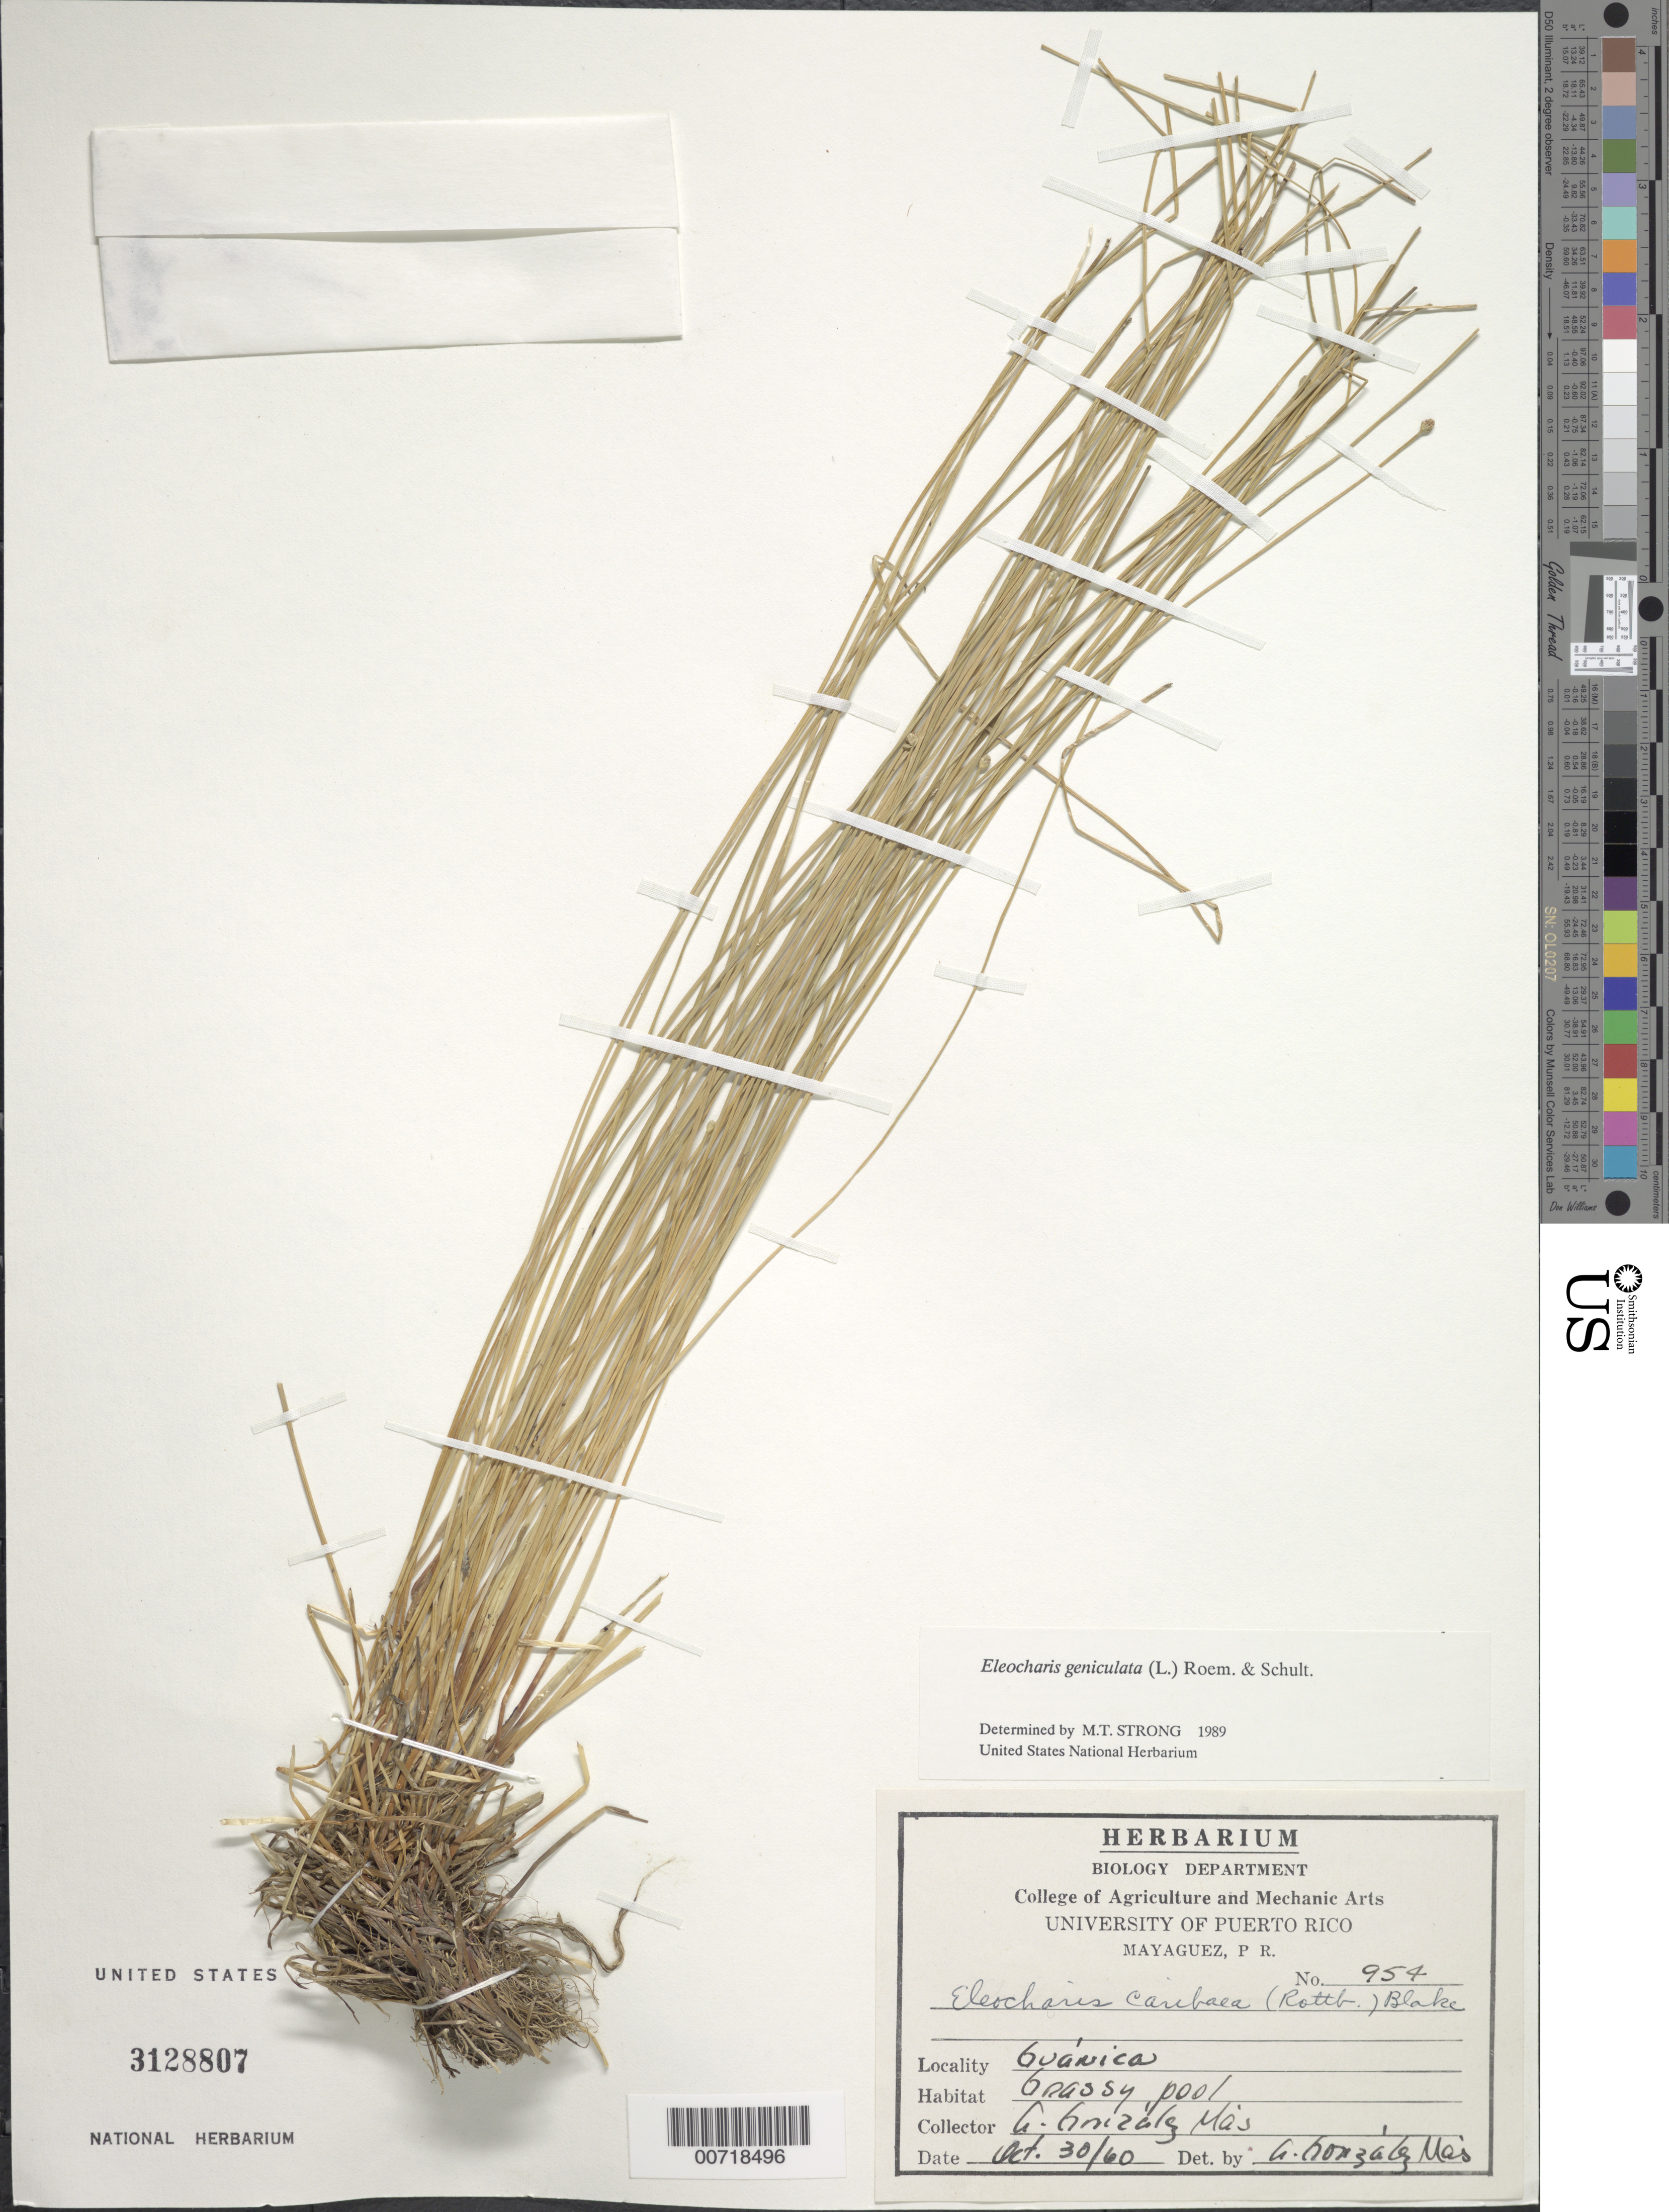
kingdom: Plantae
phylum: Tracheophyta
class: Liliopsida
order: Poales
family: Cyperaceae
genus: Eleocharis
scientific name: Eleocharis geniculata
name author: (L.) Roem. & Schult.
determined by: Strong, M. T., (US), Smithsonian Institution - National Museum of Natural History (UNITED STATES)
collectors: A. González Más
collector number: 954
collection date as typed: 30 Oct 1960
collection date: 1960-10-30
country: Puerto Rico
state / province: Guánica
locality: Guanica.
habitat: Grassy pool.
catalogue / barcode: US 3128807